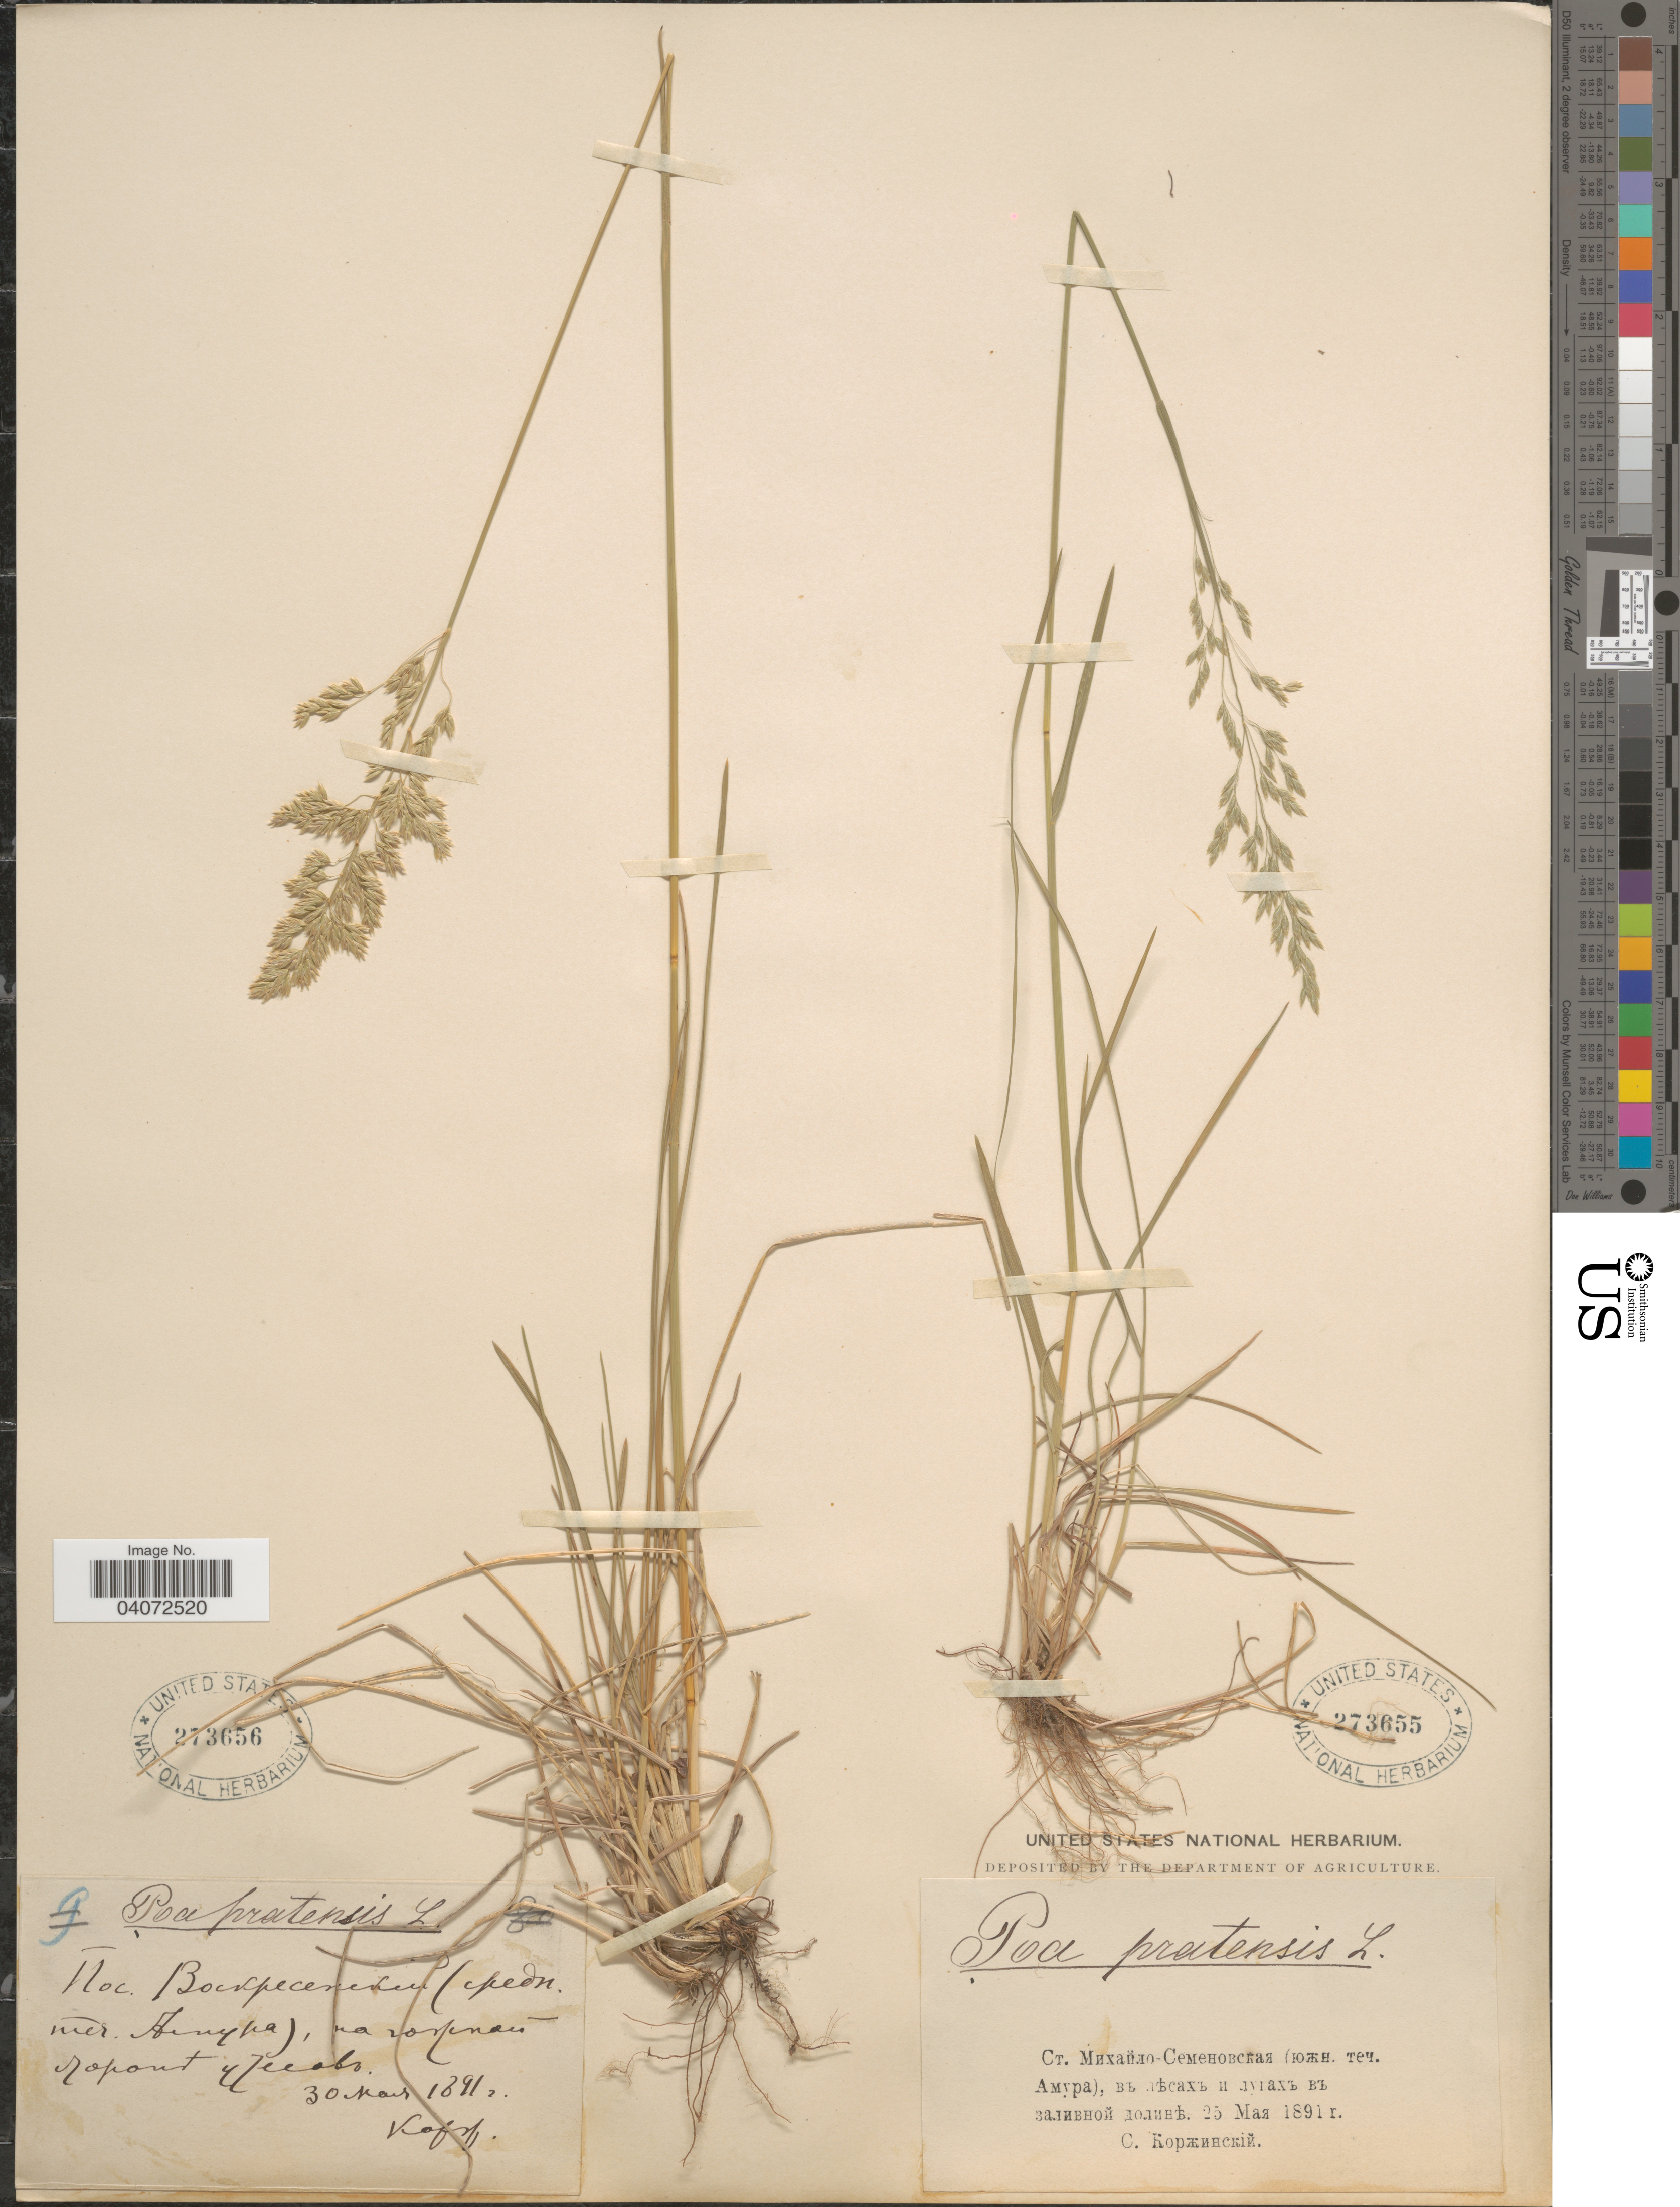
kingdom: Plantae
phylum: Tracheophyta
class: Liliopsida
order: Poales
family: Poaceae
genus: Poa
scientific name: Poa pratensis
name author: L.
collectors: S. Korzhinskiy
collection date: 1891-03-25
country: Russian Federation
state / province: Jewish Autonomous O.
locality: South flow of river Amur, Mikhailo-Semenovskoye (now Leninskoye)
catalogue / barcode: US 273655-2